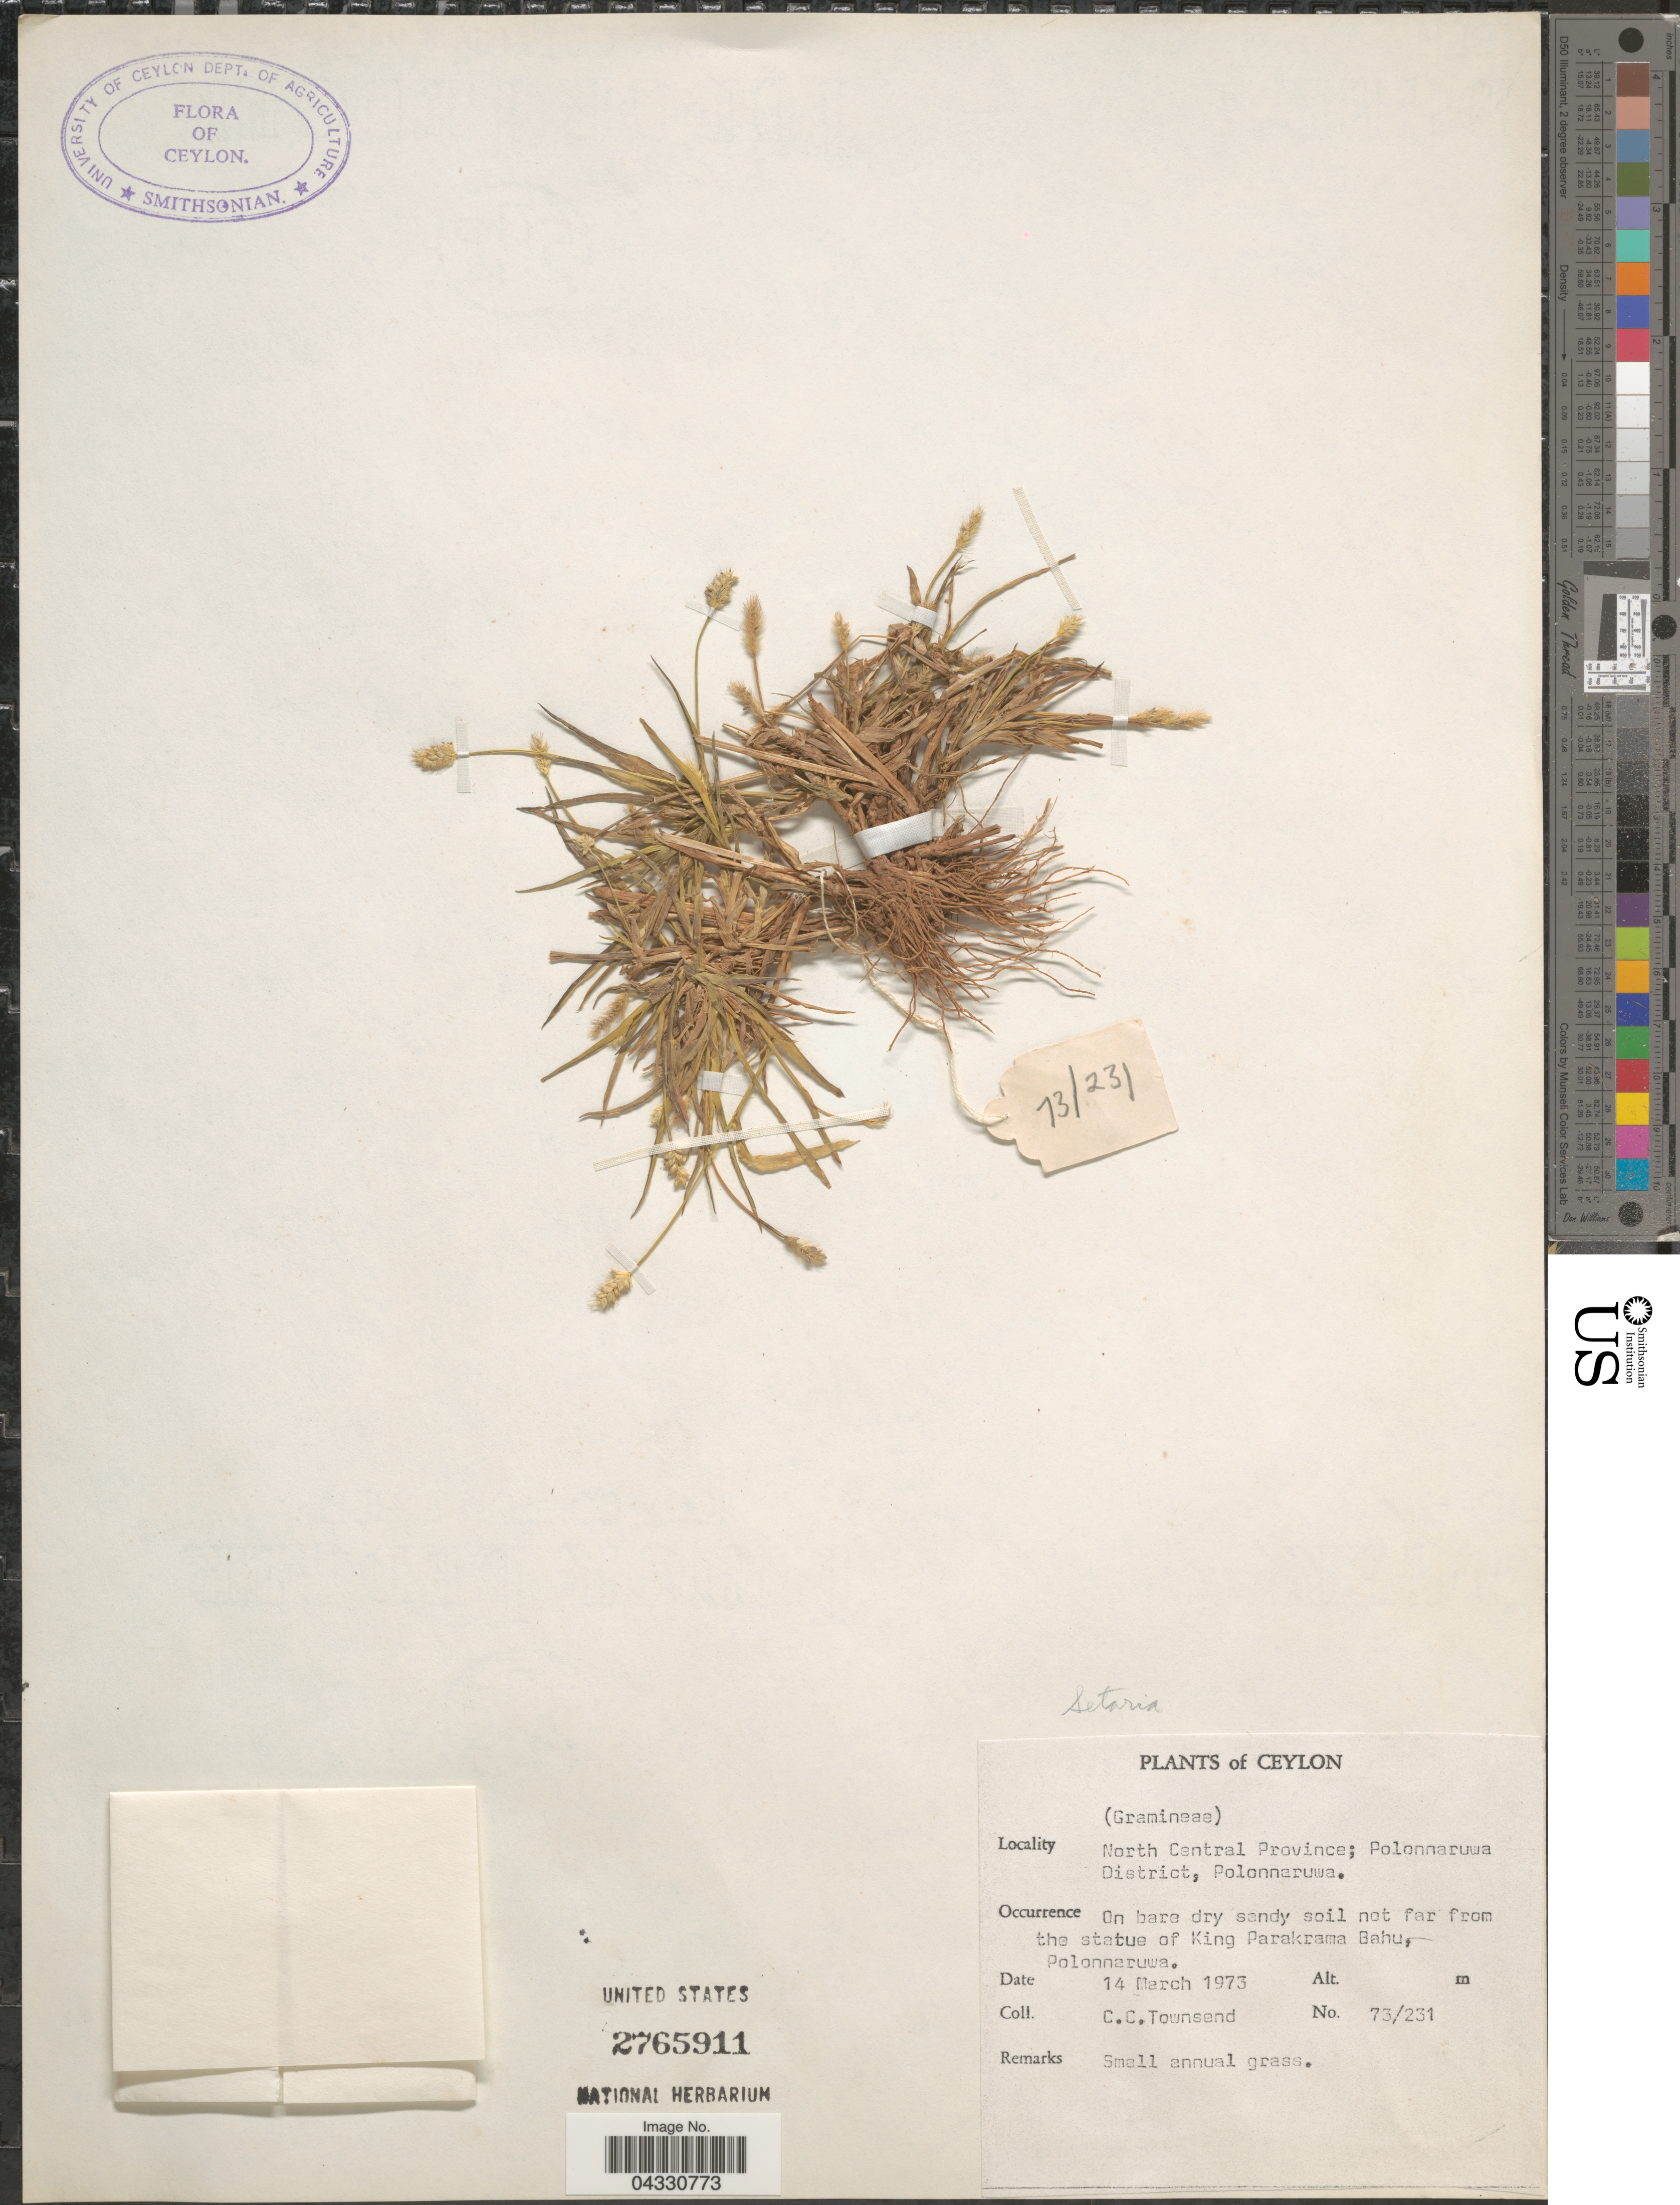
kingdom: Plantae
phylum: Tracheophyta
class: Liliopsida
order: Poales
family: Poaceae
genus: Setaria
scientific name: Setaria sp.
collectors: C. C. Townsend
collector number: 73/231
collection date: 1973-03-14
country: Sri Lanka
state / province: North Central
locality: Ceylon. Polonnaruwa District, Polonnaruwa. Not far from the statue of King Parakrama Bahu, Polonnaruwa.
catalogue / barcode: US 2765911